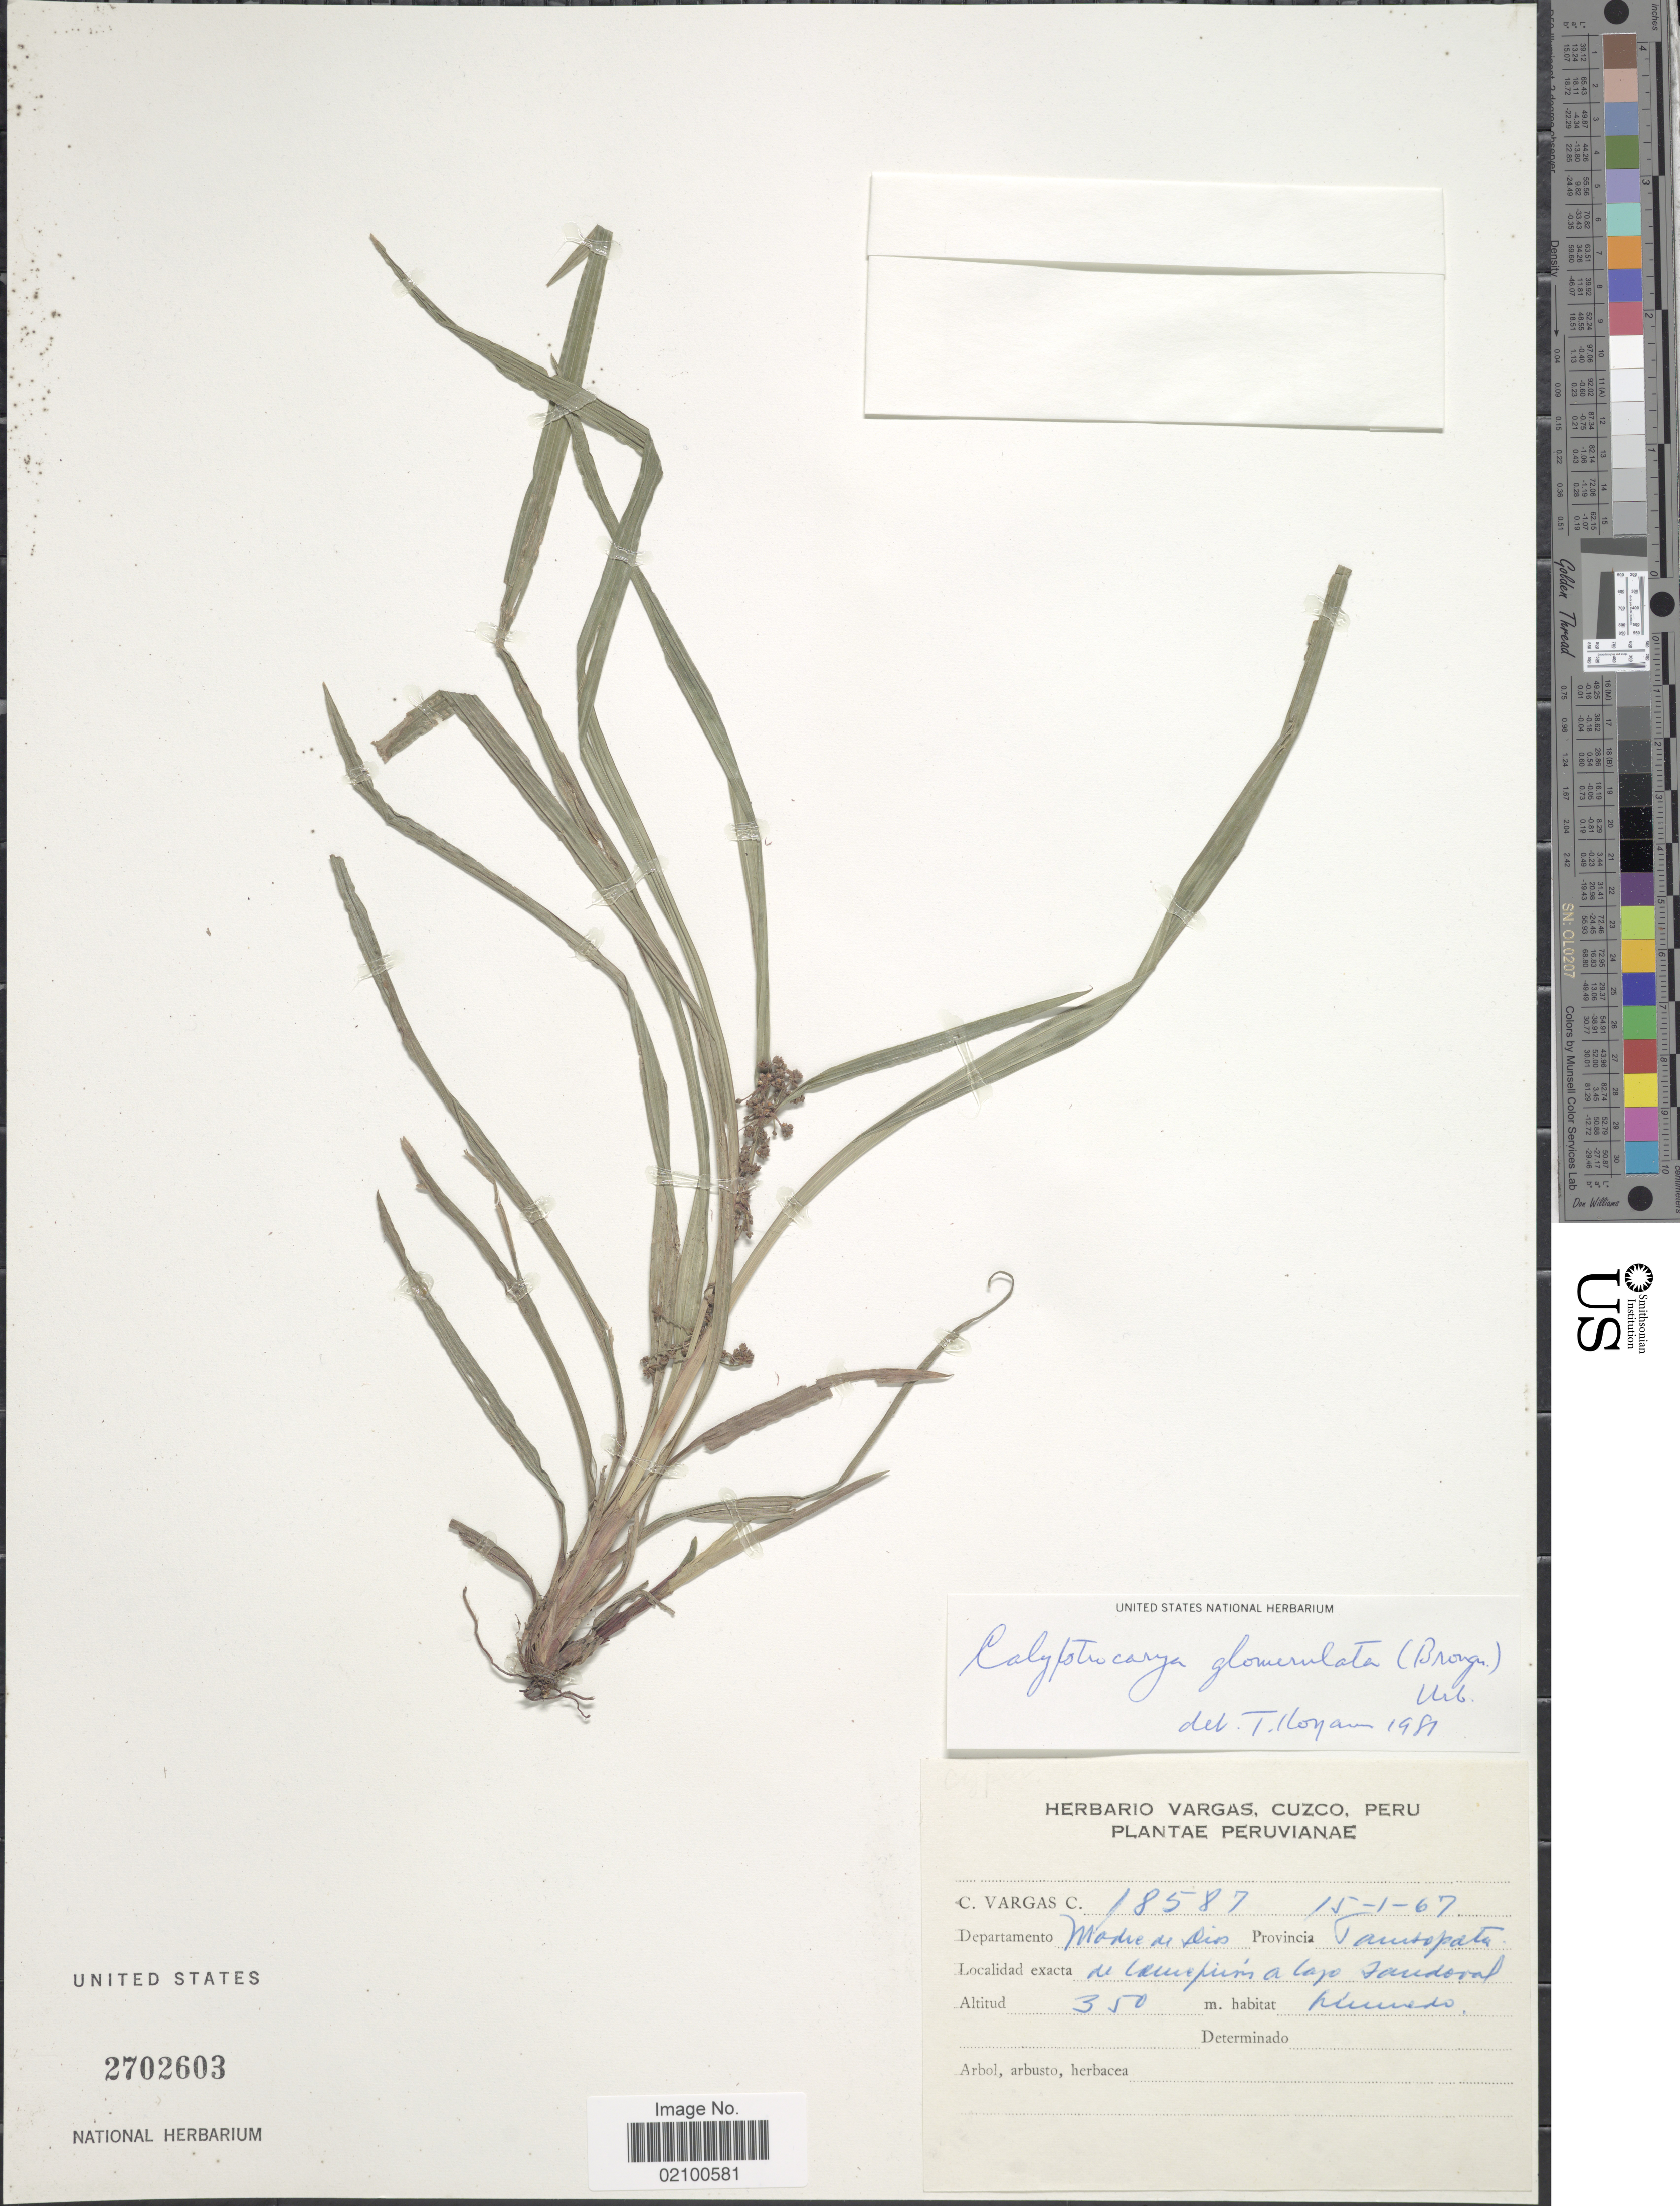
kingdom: Plantae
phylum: Tracheophyta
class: Liliopsida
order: Poales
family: Cyperaceae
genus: Calyptrocarya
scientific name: Calyptrocarya glomerulata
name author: (Brongn.) Urb.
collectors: C. Vargas Calderón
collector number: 18587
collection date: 1967-01-15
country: Peru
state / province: Madre de Dios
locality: Provincia Tambopata, de Concepcion a lago Sandoval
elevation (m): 350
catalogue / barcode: US 2702603